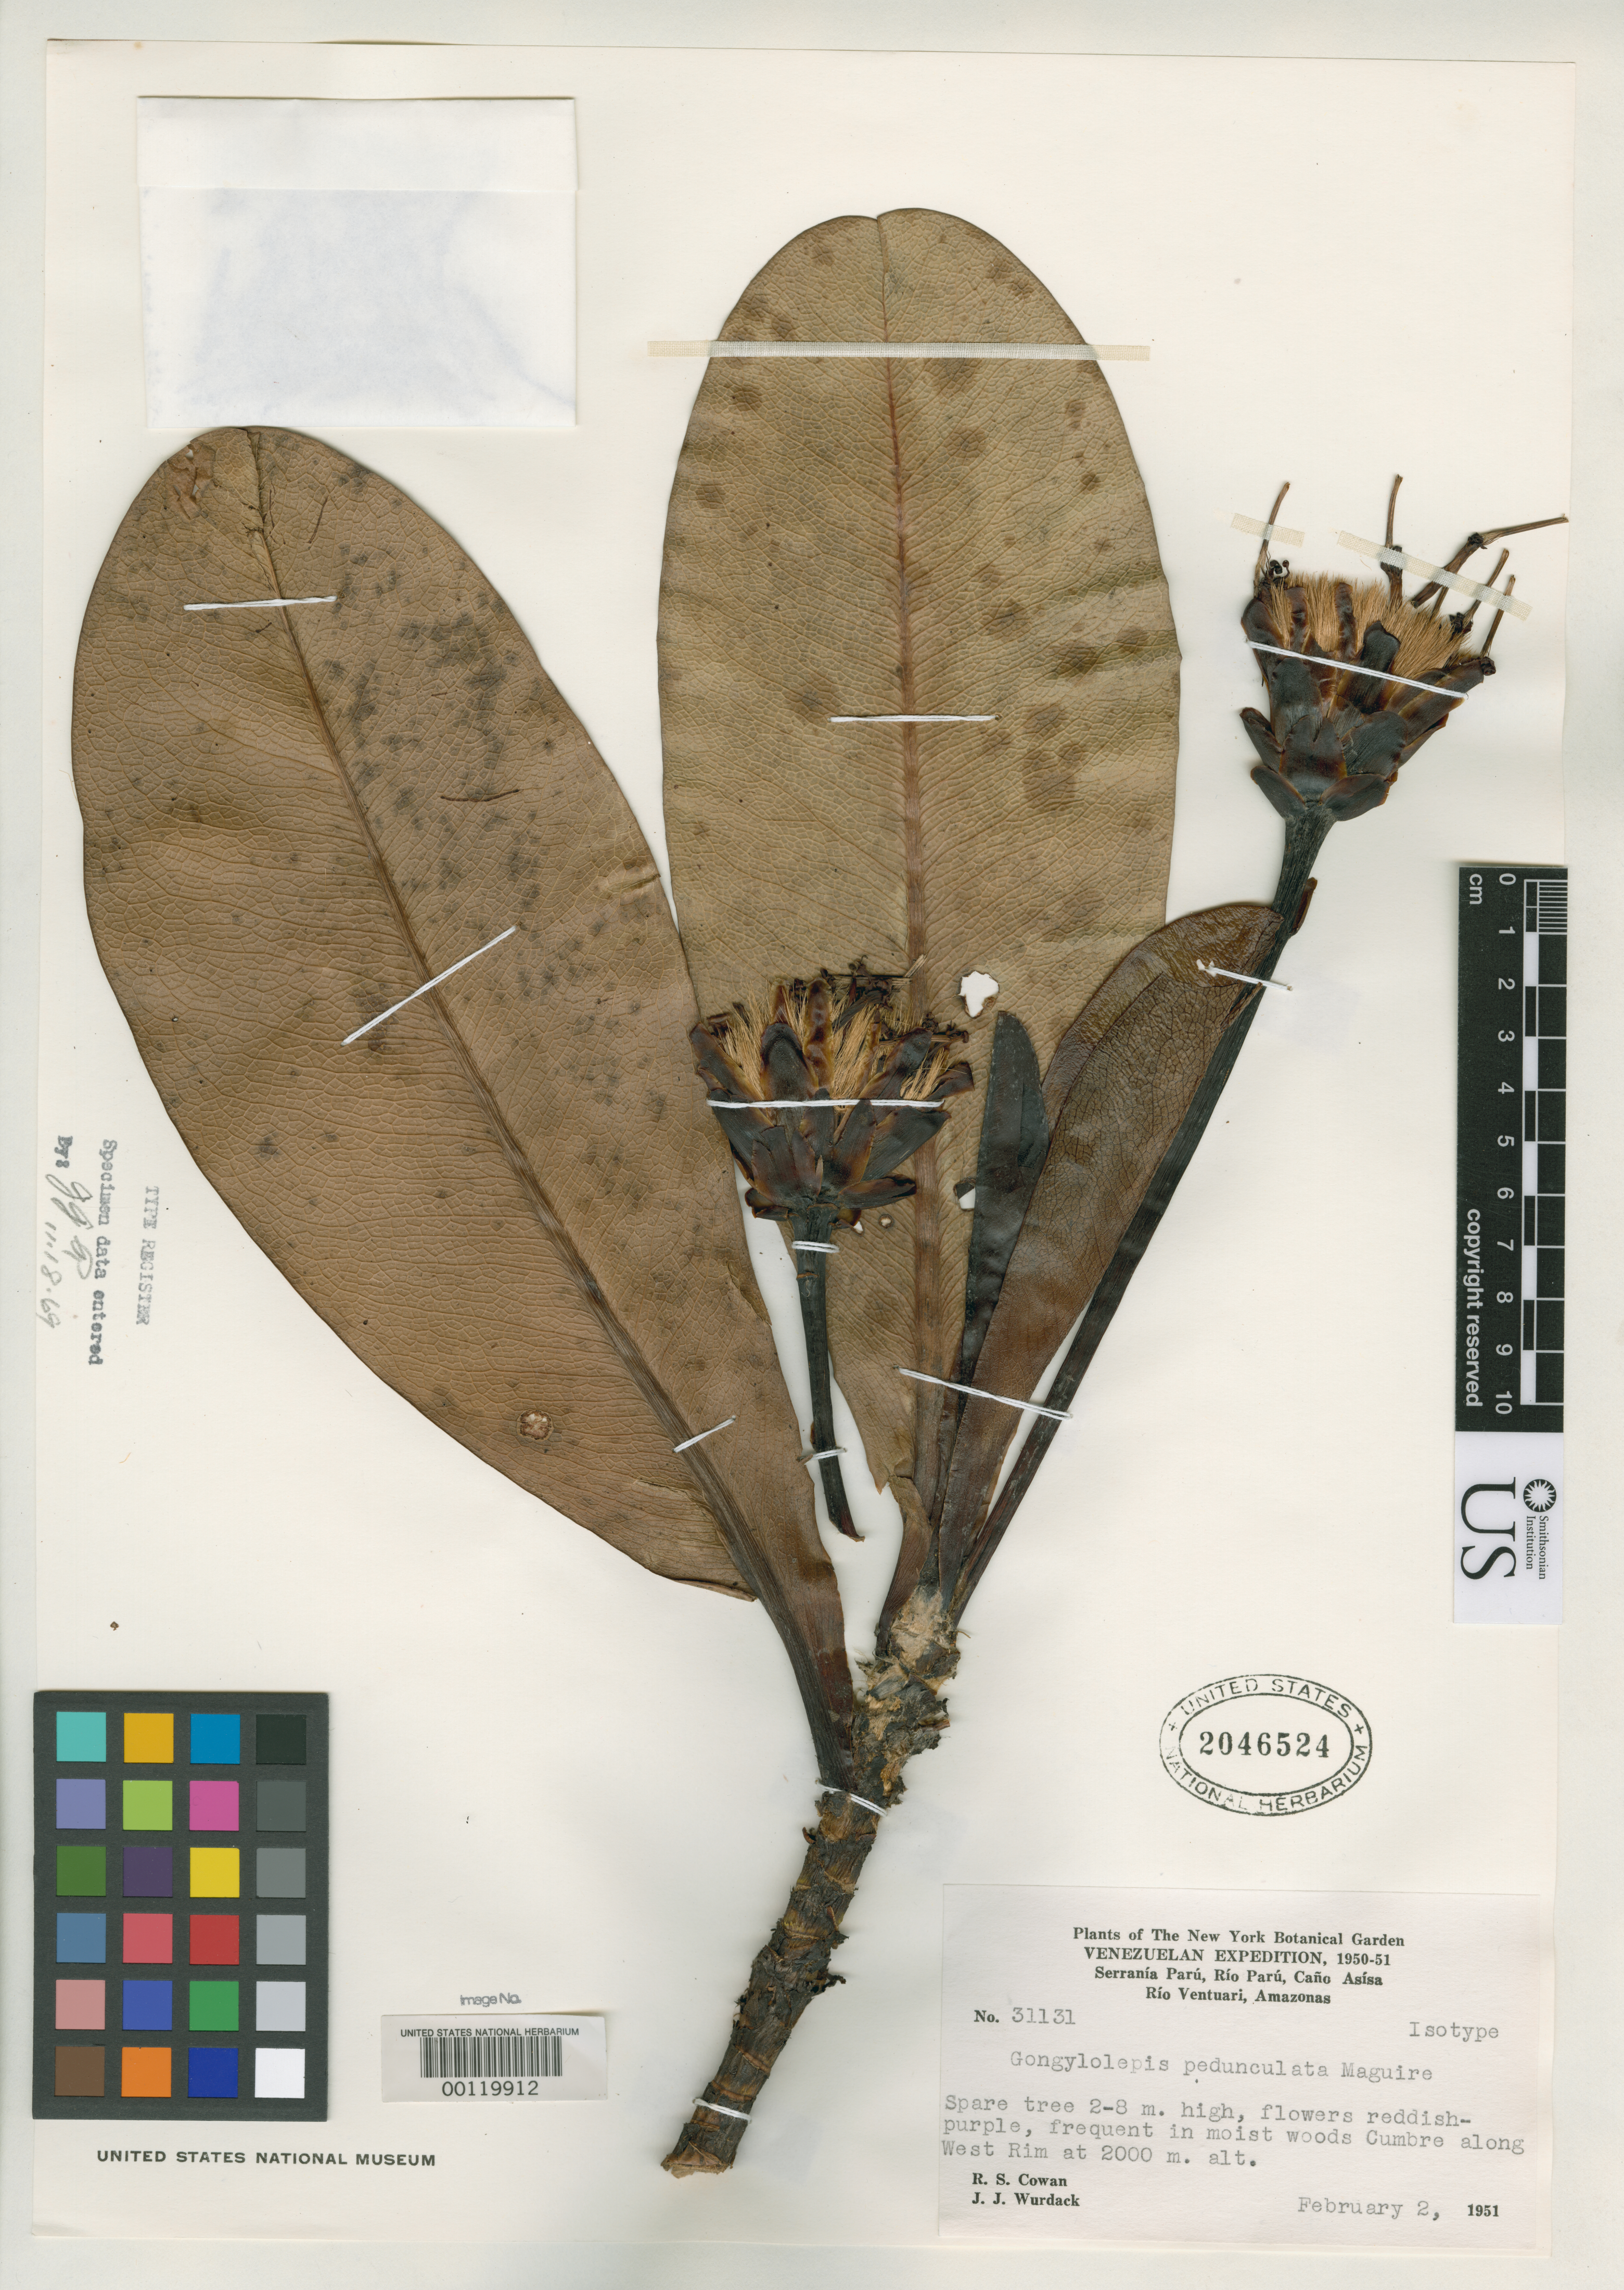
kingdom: Plantae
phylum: Tracheophyta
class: Magnoliopsida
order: Asterales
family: Asteraceae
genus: Gongylolepis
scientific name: Gongylolepis pedunculata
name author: Maguire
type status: Isotype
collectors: R. S. Cowan & J. J. Wurdack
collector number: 31131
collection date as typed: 02 Feb 1951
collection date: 1951-02-02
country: Venezuela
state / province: Amazonas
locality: Serrania Paru.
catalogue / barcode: US 2046524